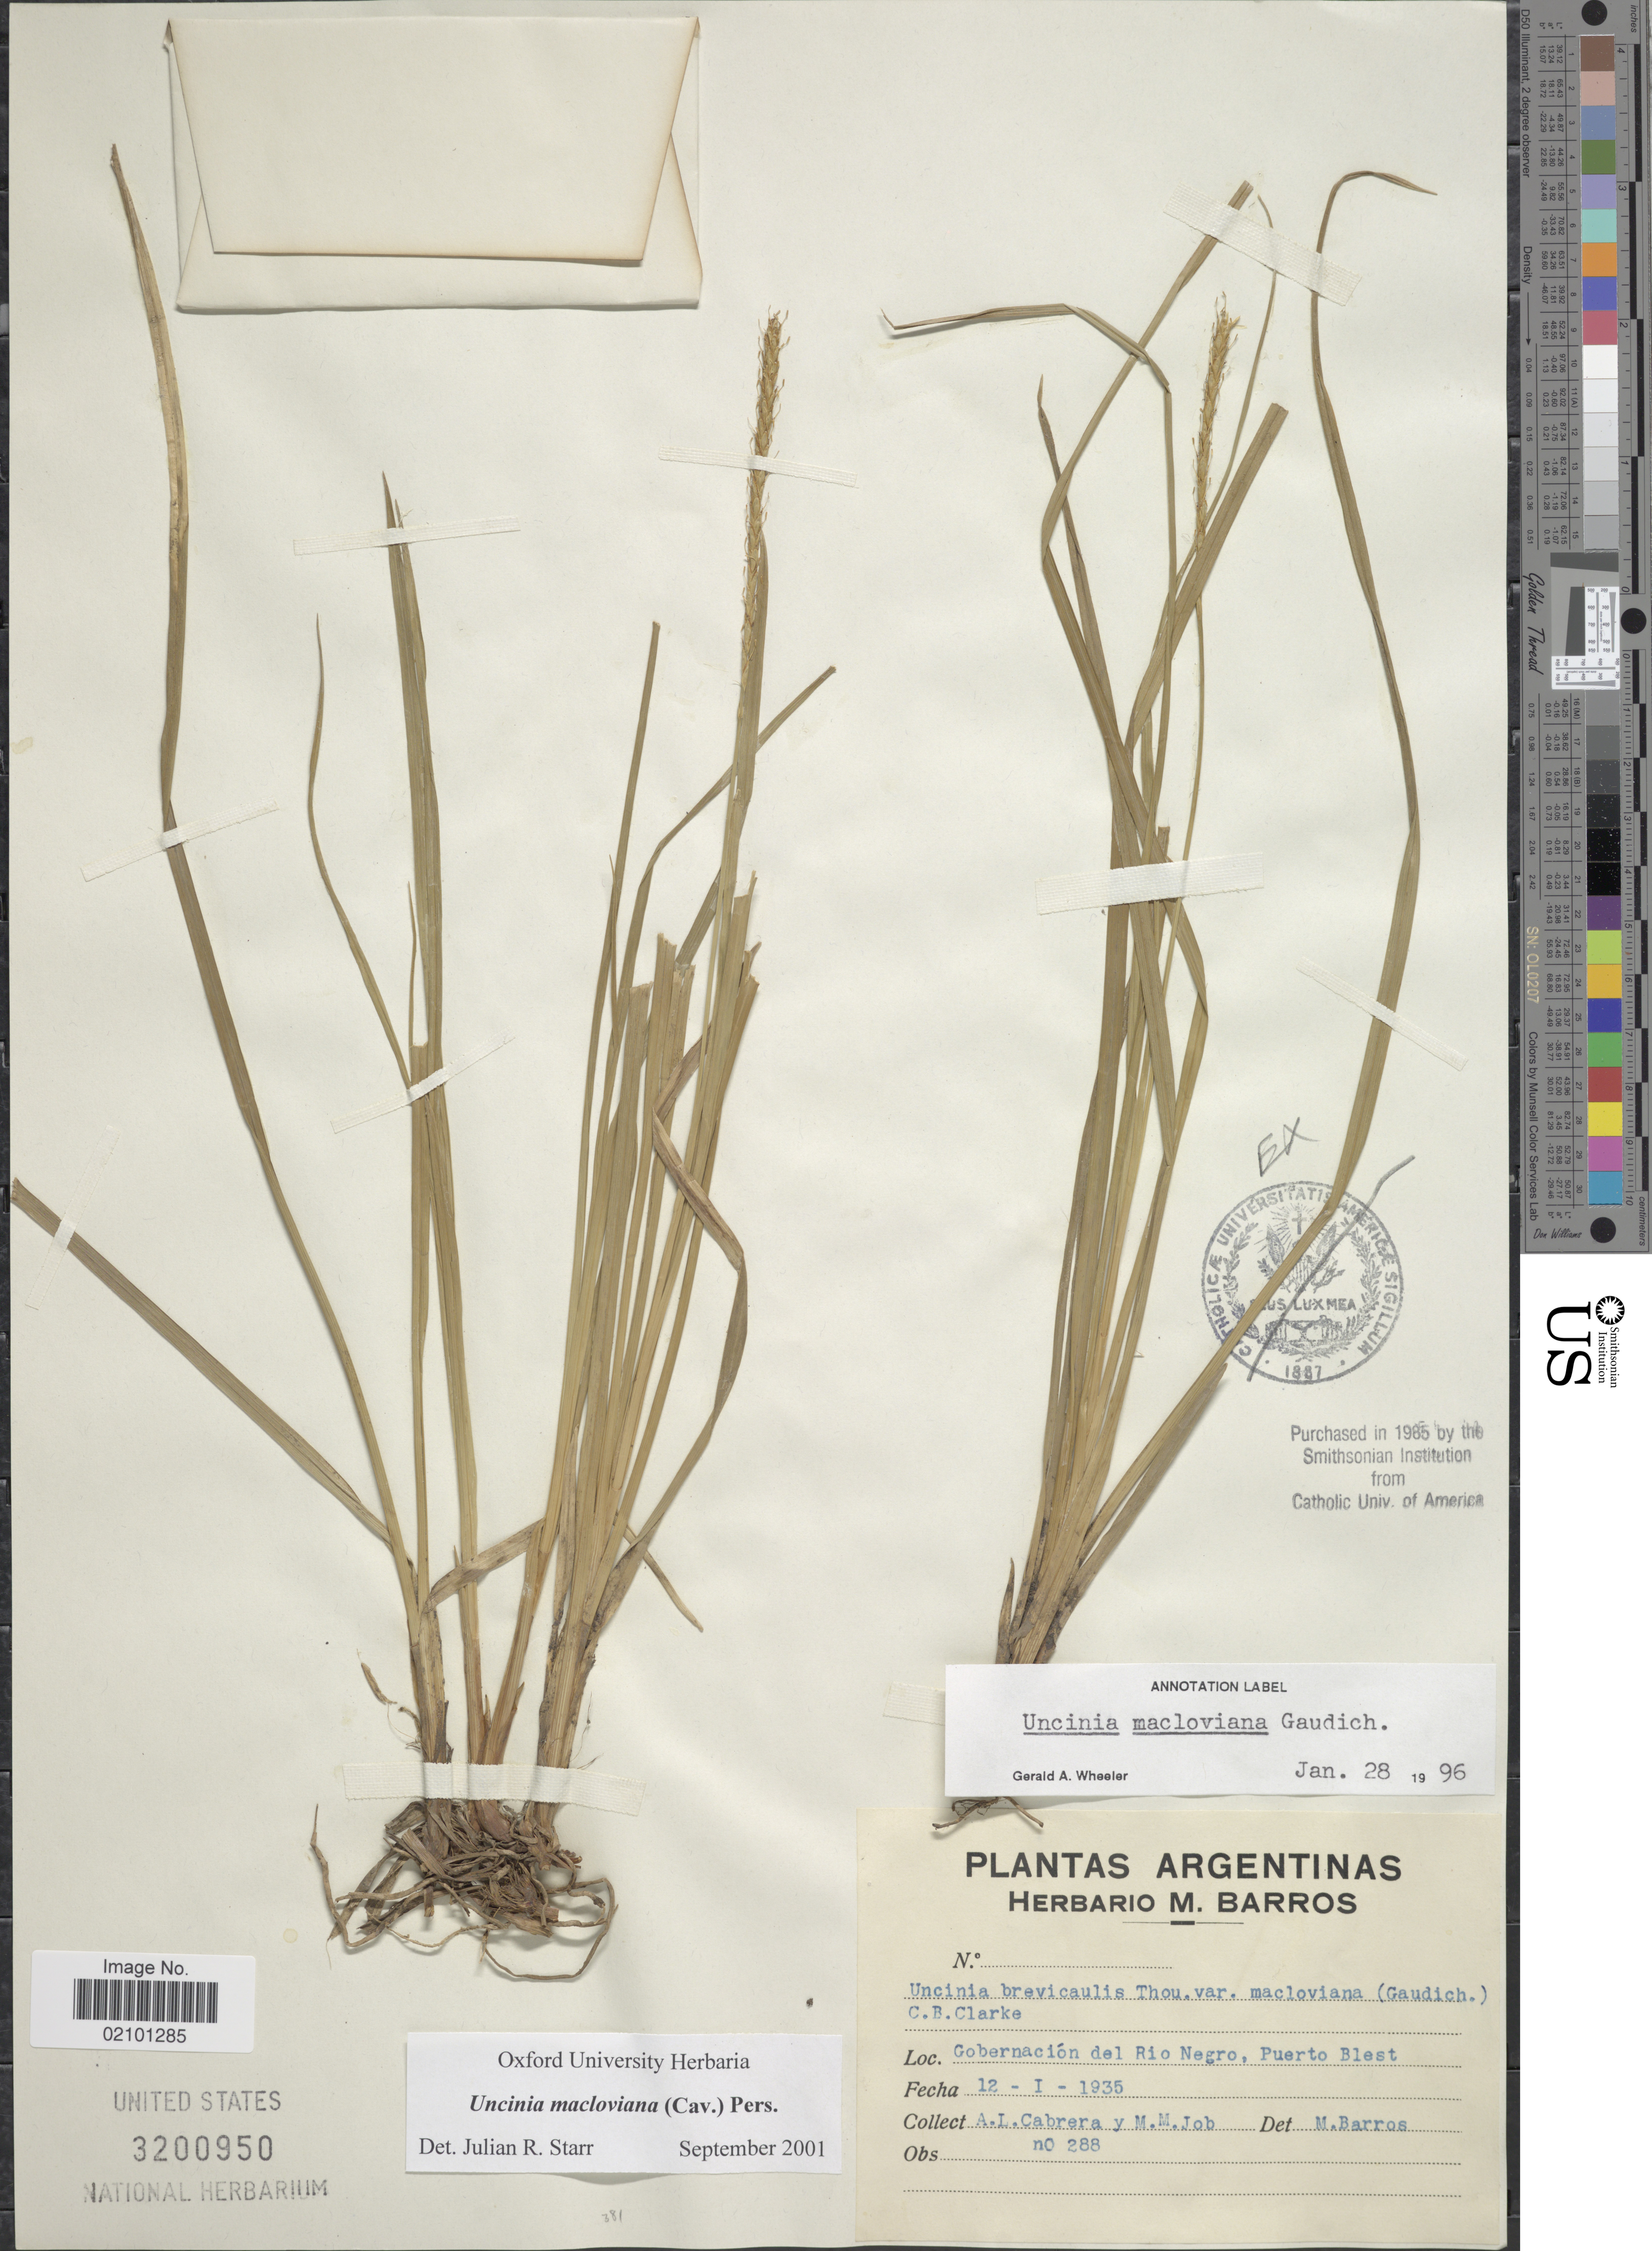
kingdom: Plantae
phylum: Tracheophyta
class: Liliopsida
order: Poales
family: Cyperaceae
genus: Carex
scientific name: Carex delacosta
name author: Kuntze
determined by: Jimnéz-Mejias, Pedro, (UPOS), Universidad Pablo de Olavide (SPAIN)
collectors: A. L. Cabrera & M. Job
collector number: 288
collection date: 1935-01-12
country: Argentina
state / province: Rio Negro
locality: Gobernacion del Rio Negro, Puerto Blest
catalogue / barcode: US 3200950